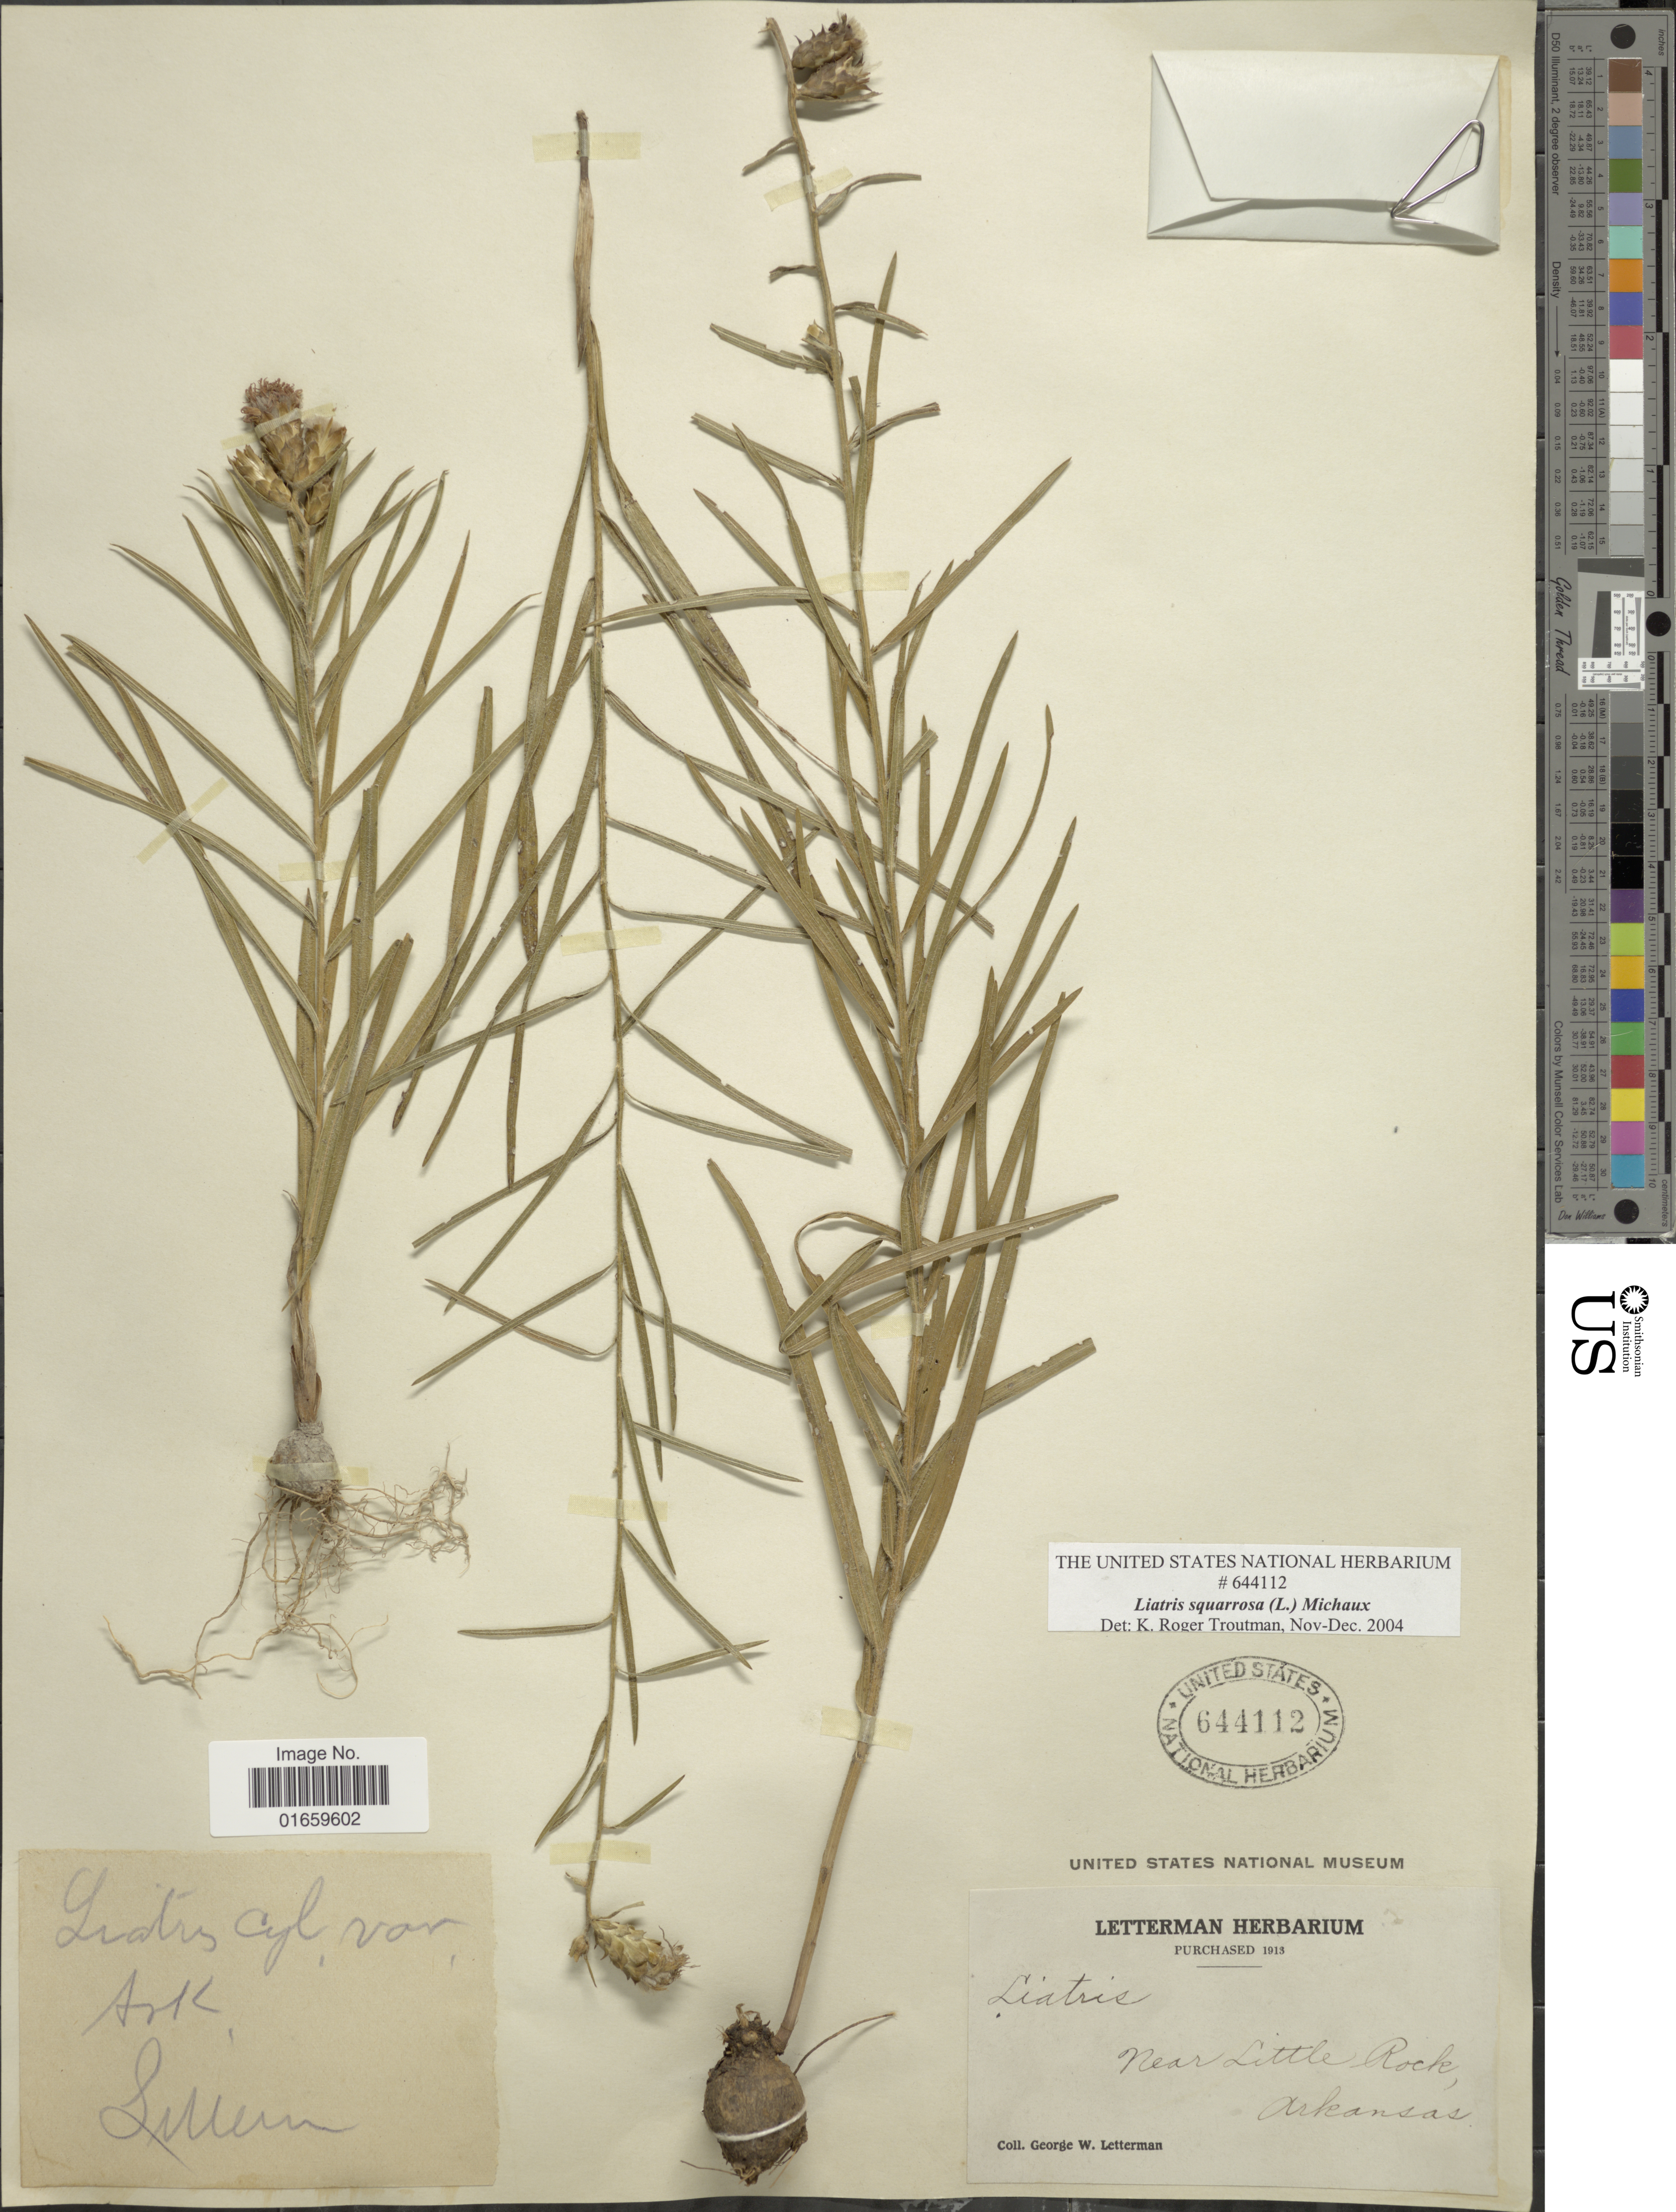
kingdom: Plantae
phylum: Tracheophyta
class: Magnoliopsida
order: Asterales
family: Asteraceae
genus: Liatris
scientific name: Liatris squarrosa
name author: (L.) Michx.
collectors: G. W. Letterman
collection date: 1913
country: United States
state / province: Arkansas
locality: Near Little Rock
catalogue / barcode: US 644112